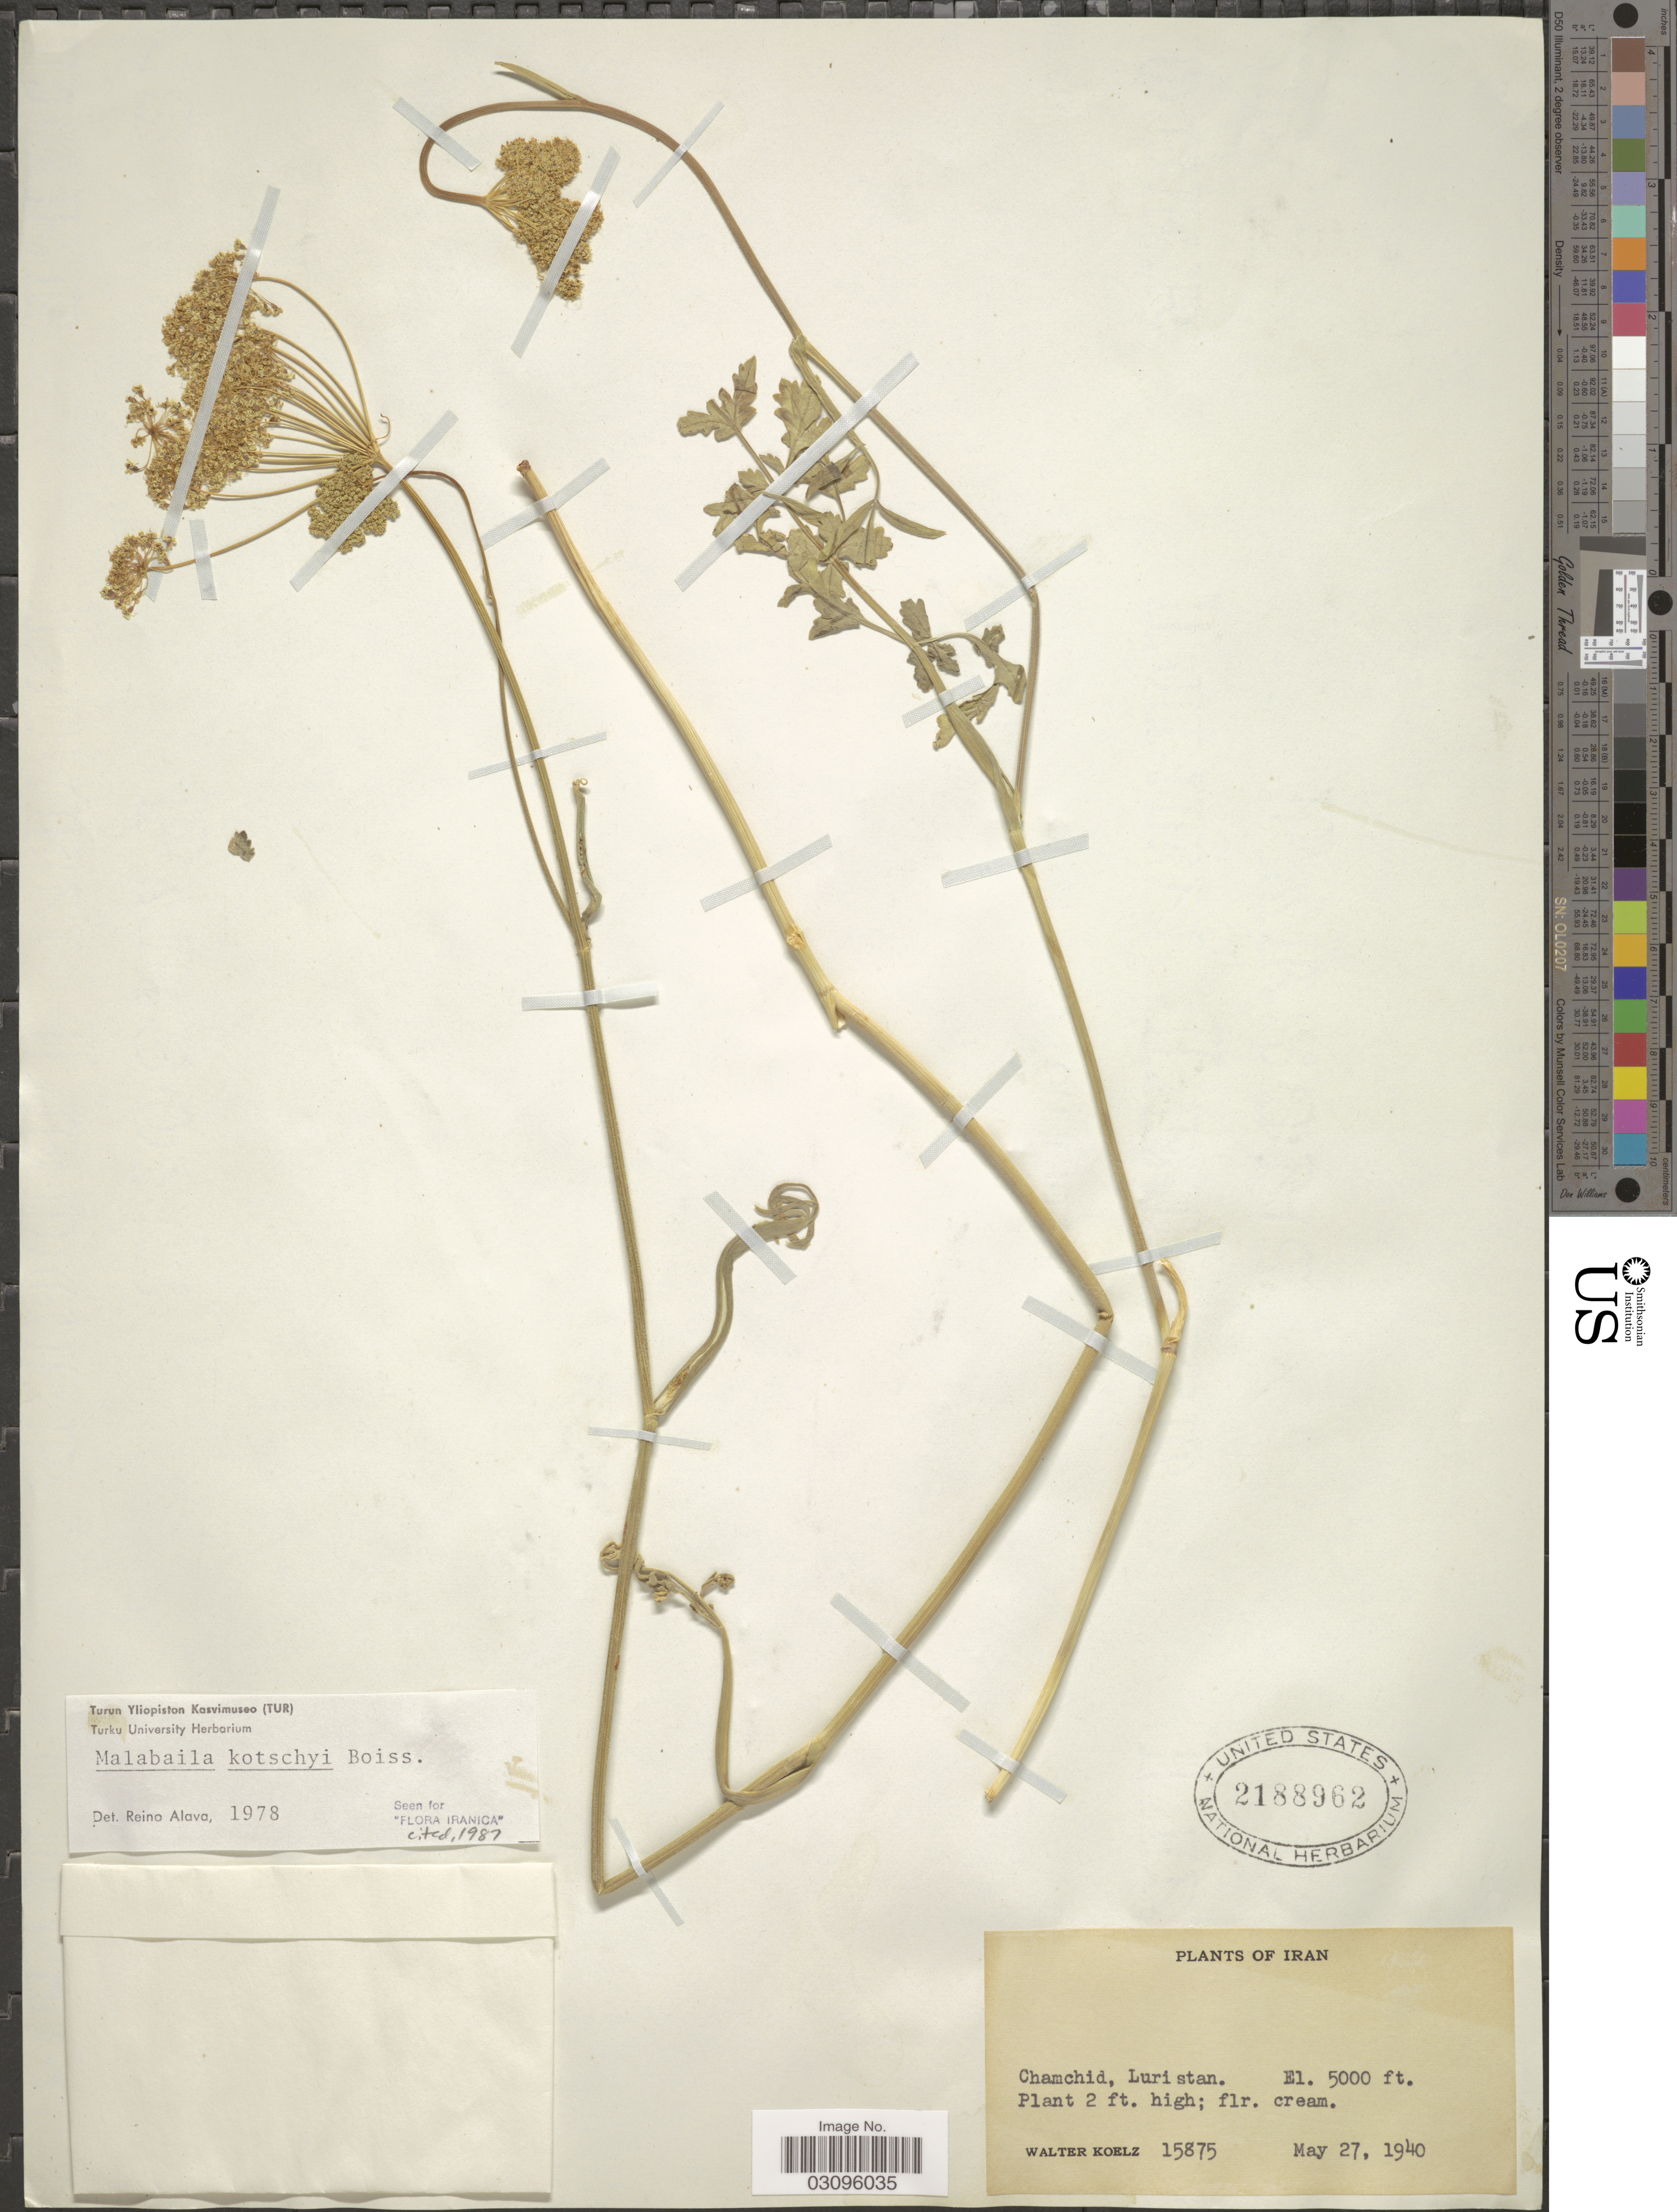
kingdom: Plantae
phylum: Tracheophyta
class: Magnoliopsida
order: Apiales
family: Apiaceae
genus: Malabaila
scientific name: Malabaila kotschyi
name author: Boiss.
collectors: W. N. Koelz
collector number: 15875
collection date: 1940-05-27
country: Iran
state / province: Lorestan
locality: Chamchid, Luristan.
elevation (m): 1524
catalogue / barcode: US 2188962